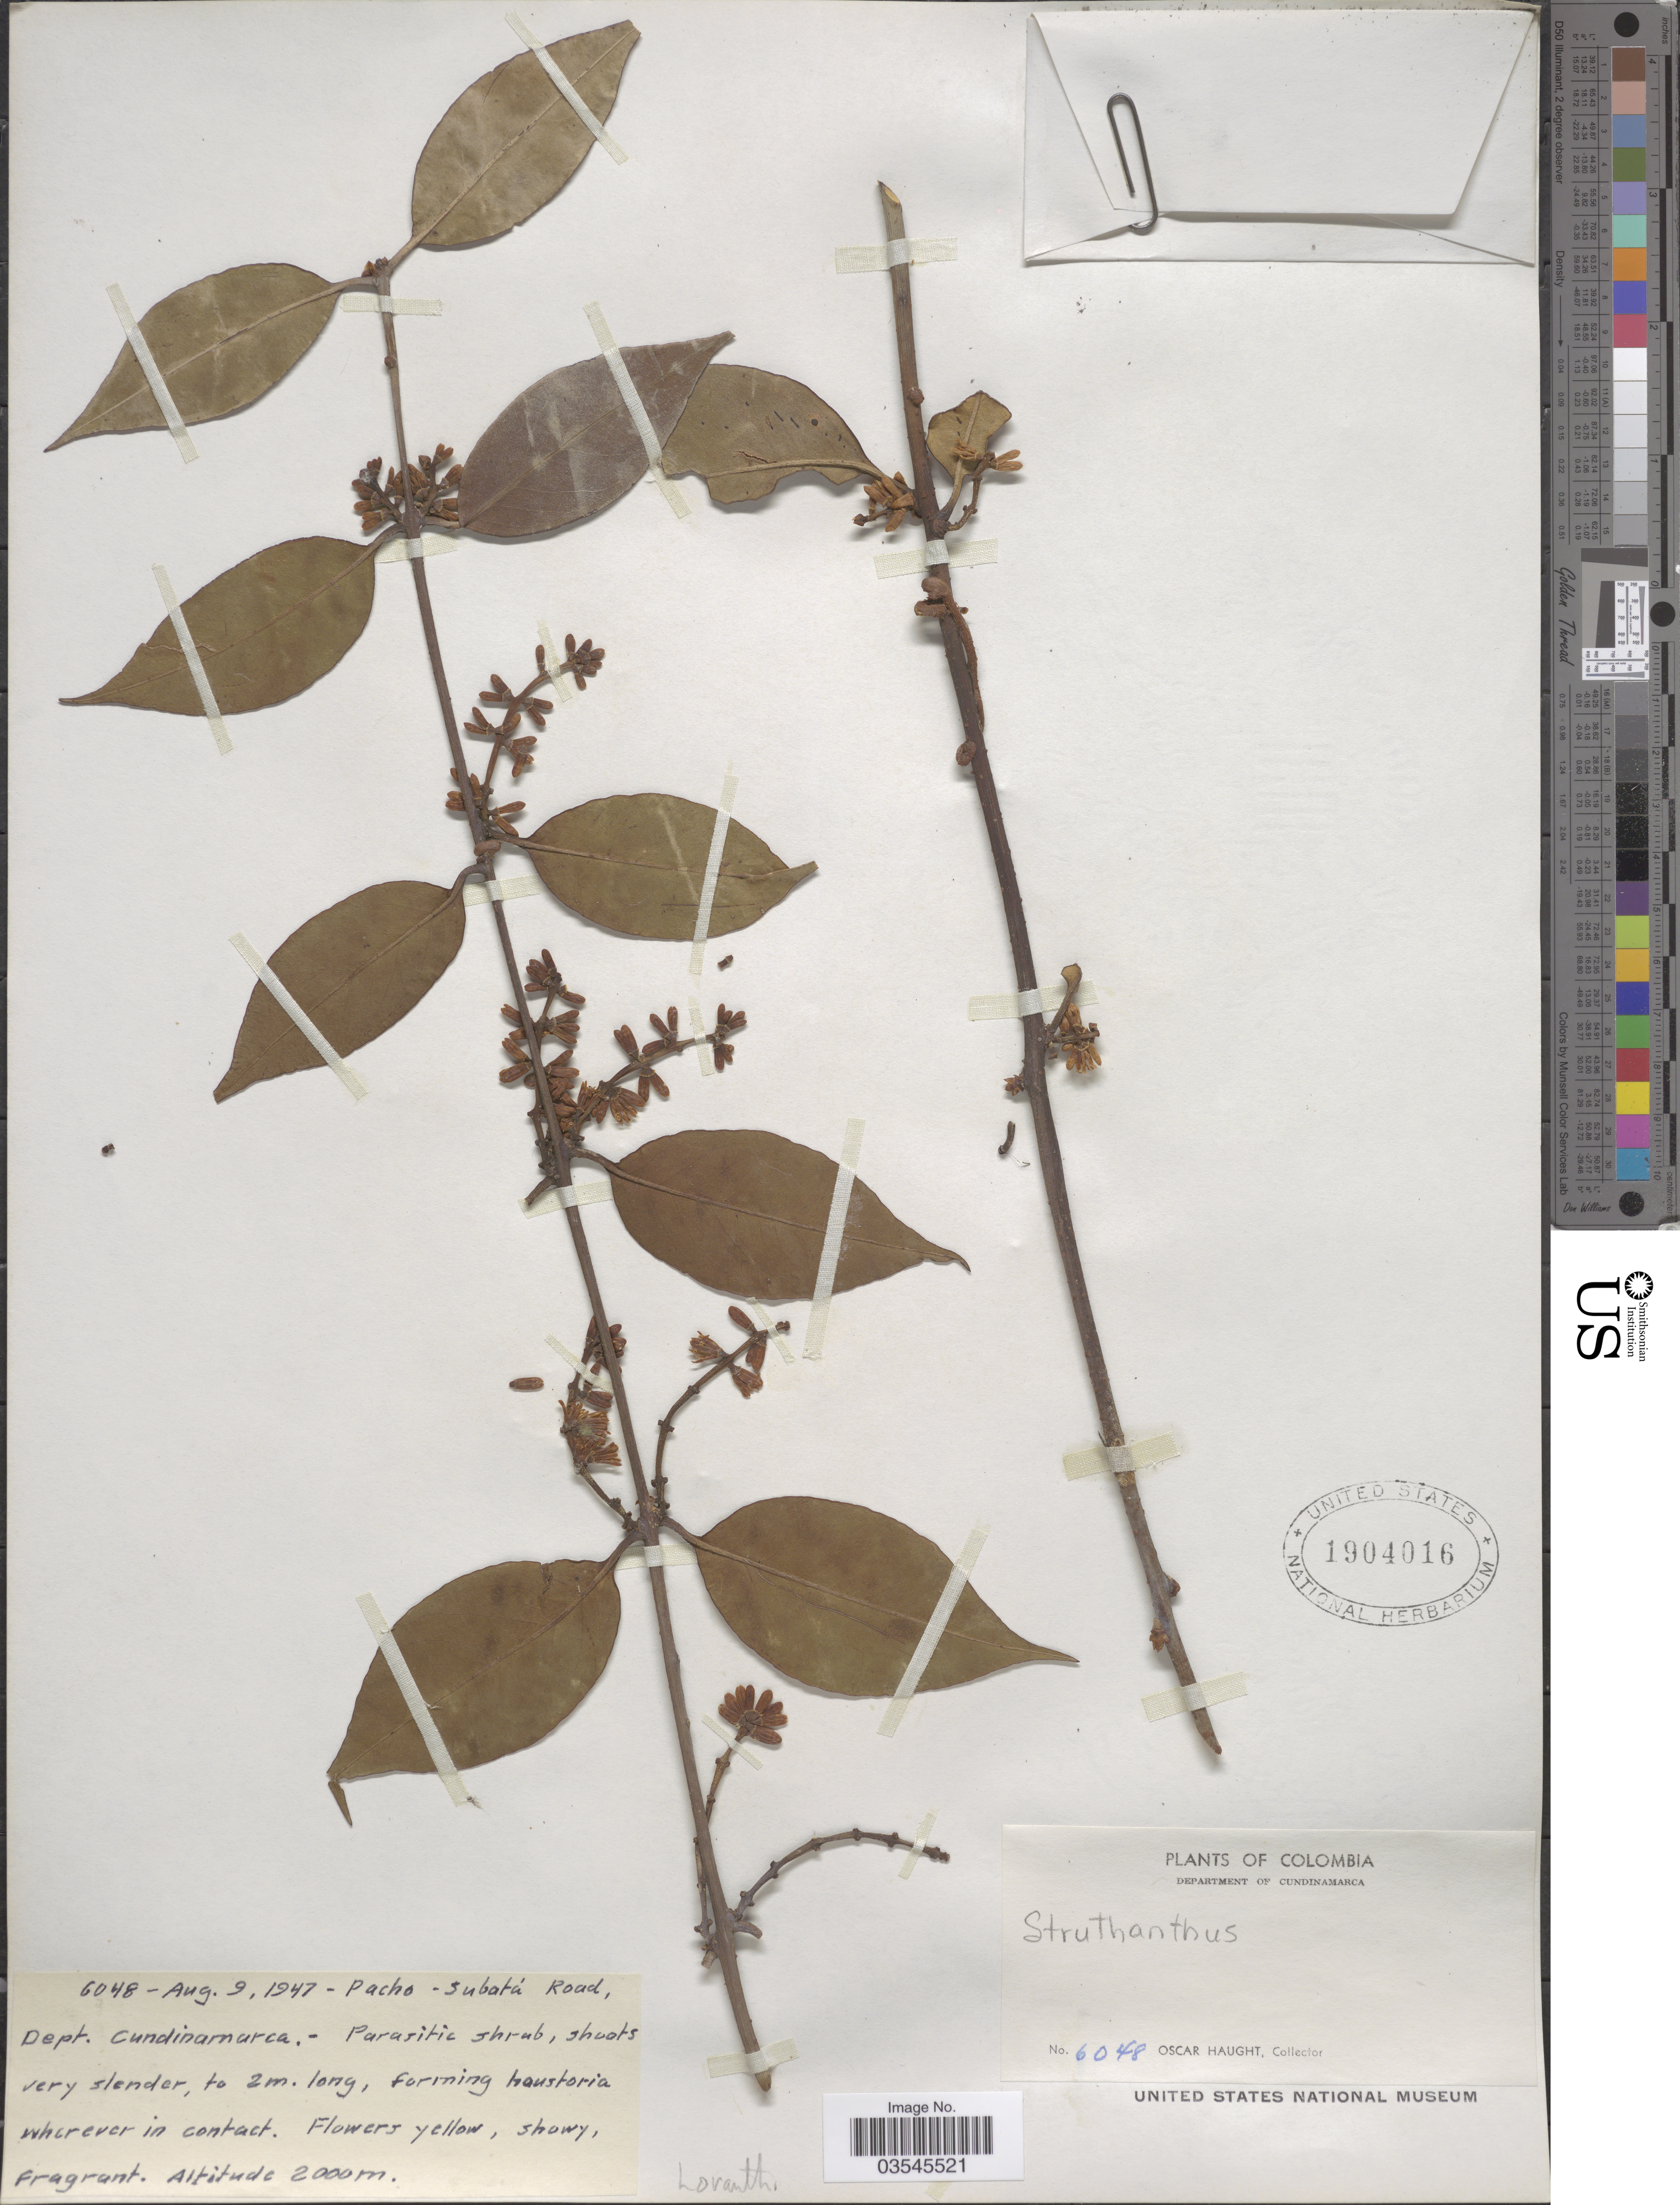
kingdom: Plantae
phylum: Tracheophyta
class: Magnoliopsida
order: Santalales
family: Loranthaceae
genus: Struthanthus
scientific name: Struthanthus sp.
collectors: O. Haught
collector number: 6048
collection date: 1947-08-09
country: Colombia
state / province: Cundinamarca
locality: Pacho - Subatá Road, Department of Cundinamarca.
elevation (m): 2000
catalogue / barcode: US 1904016